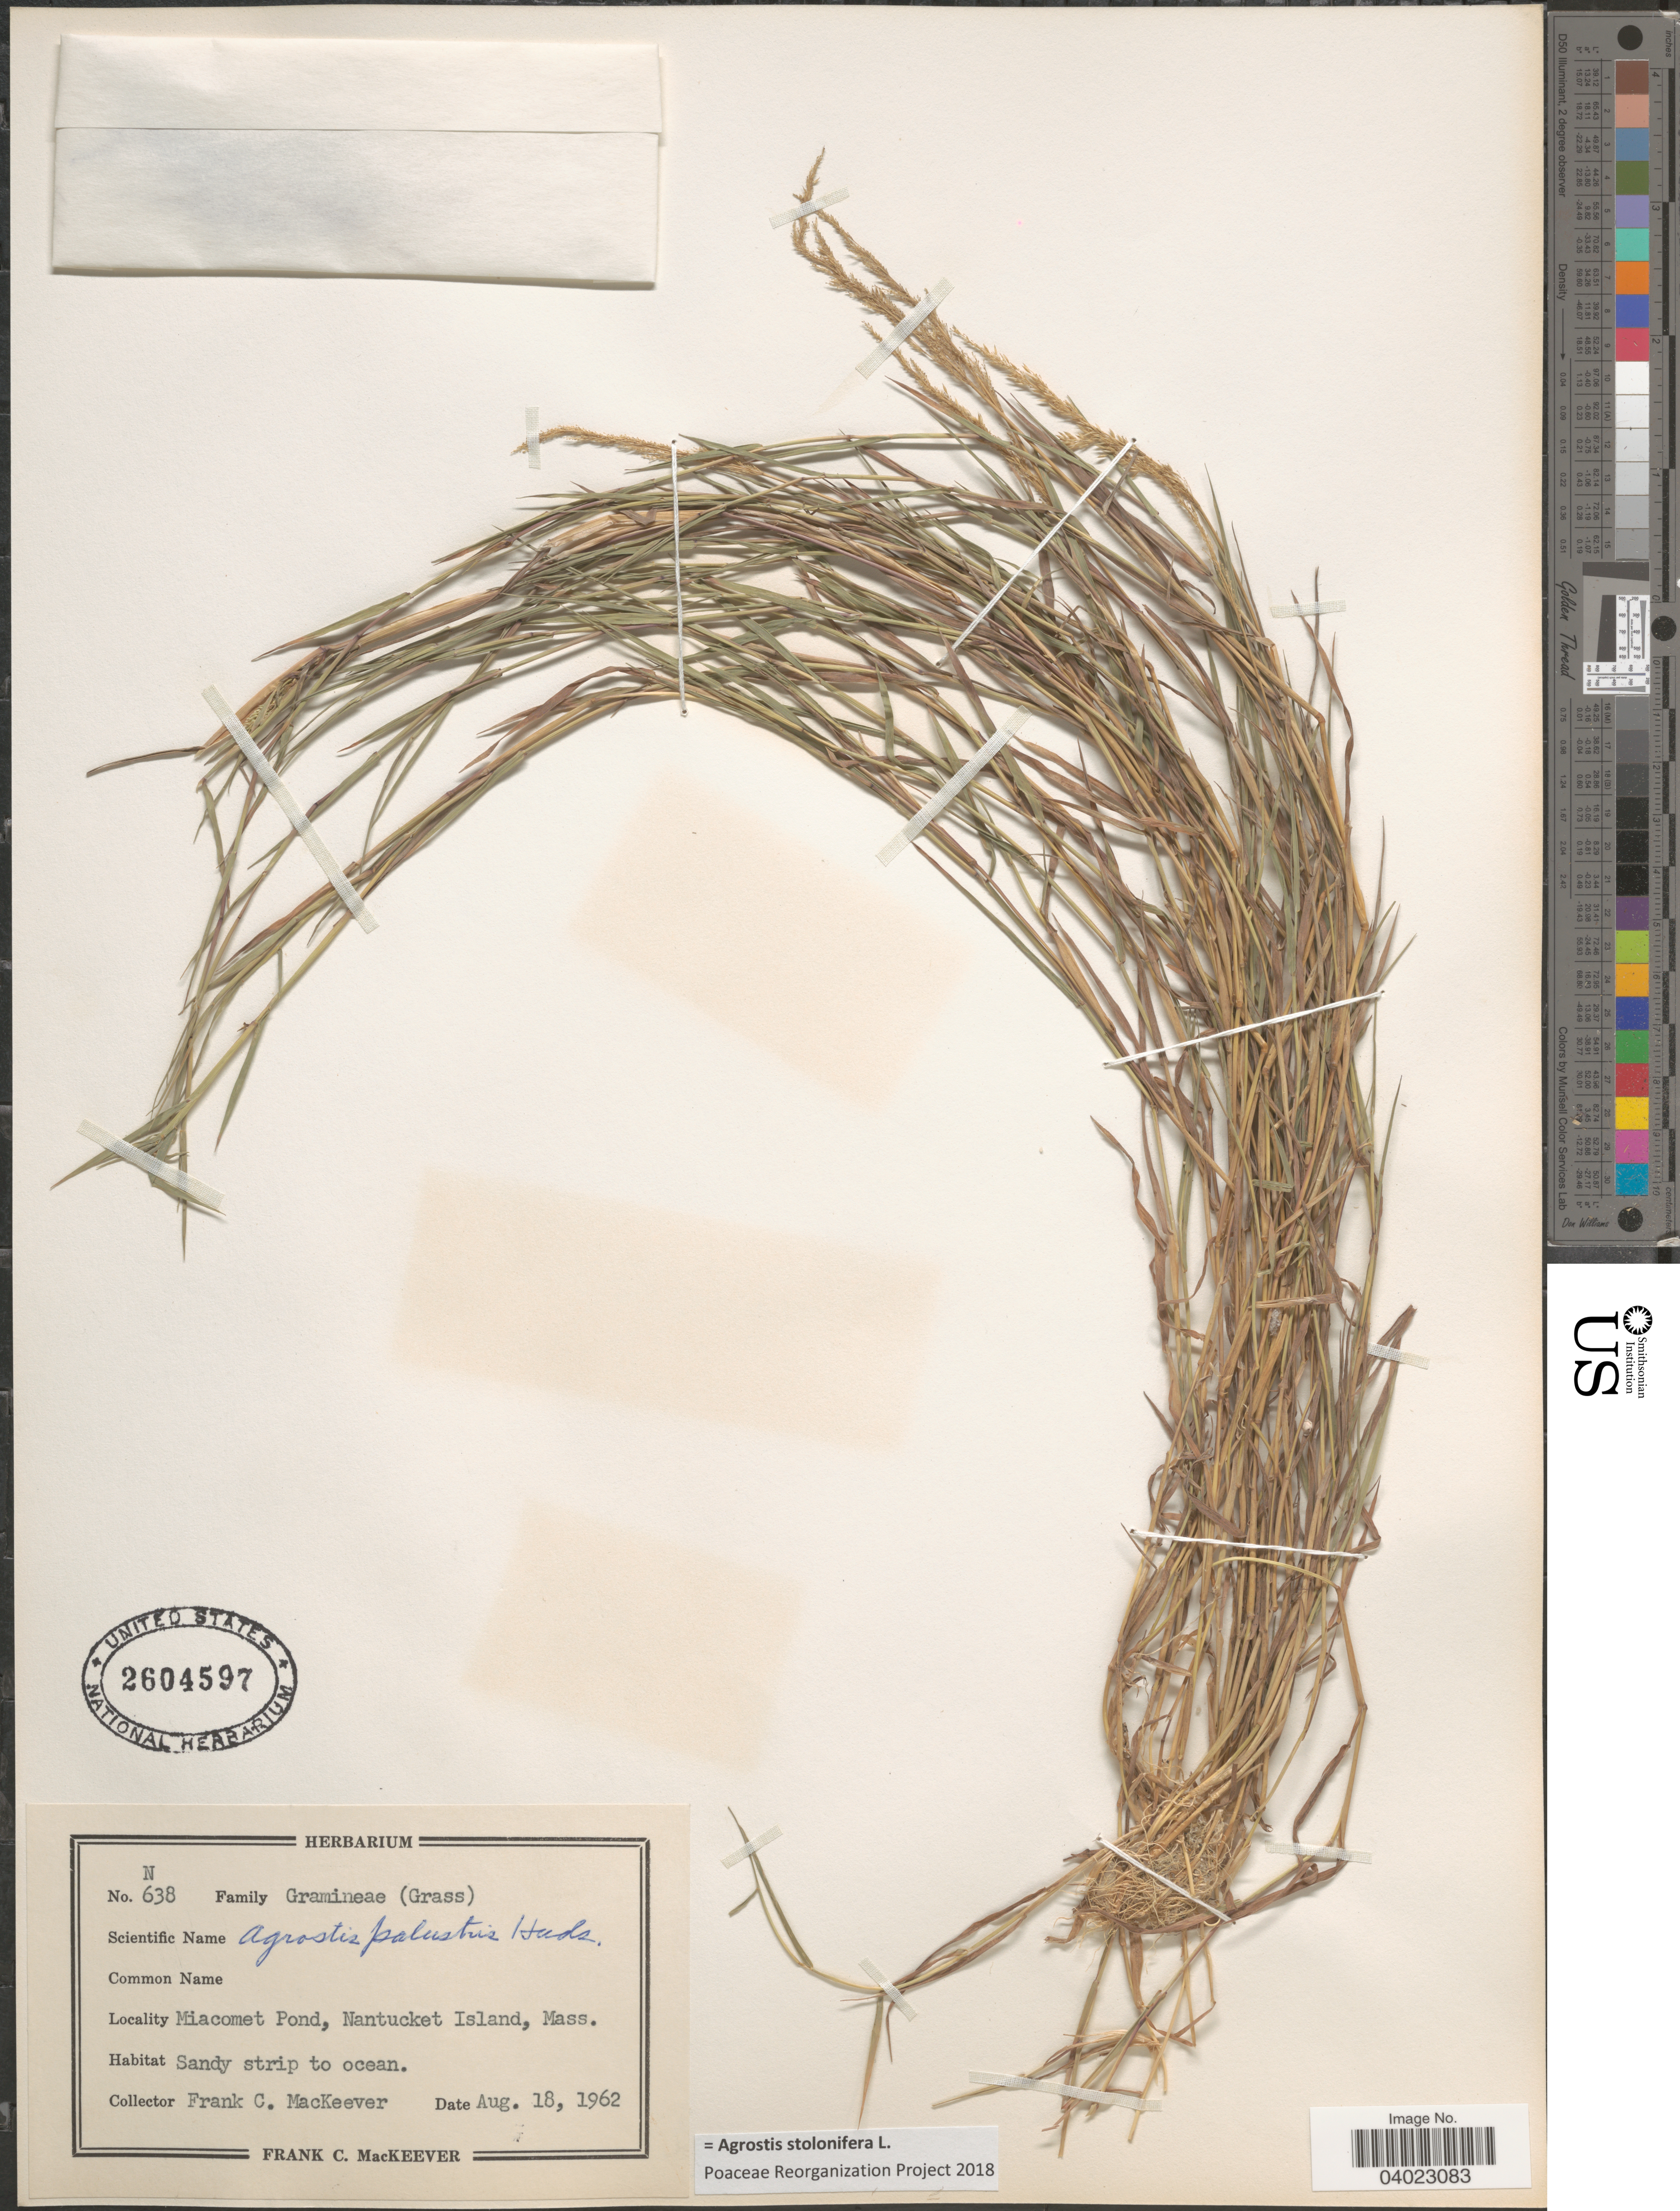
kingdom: Plantae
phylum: Tracheophyta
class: Liliopsida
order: Poales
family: Poaceae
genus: Agrostis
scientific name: Agrostis stolonifera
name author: L.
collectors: F. C. MacKeever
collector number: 638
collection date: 1962-08-18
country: United States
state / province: Massachusetts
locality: Miacomet Pond, Nantucket Island. Sandy strip to ocean.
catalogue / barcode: US 2604597